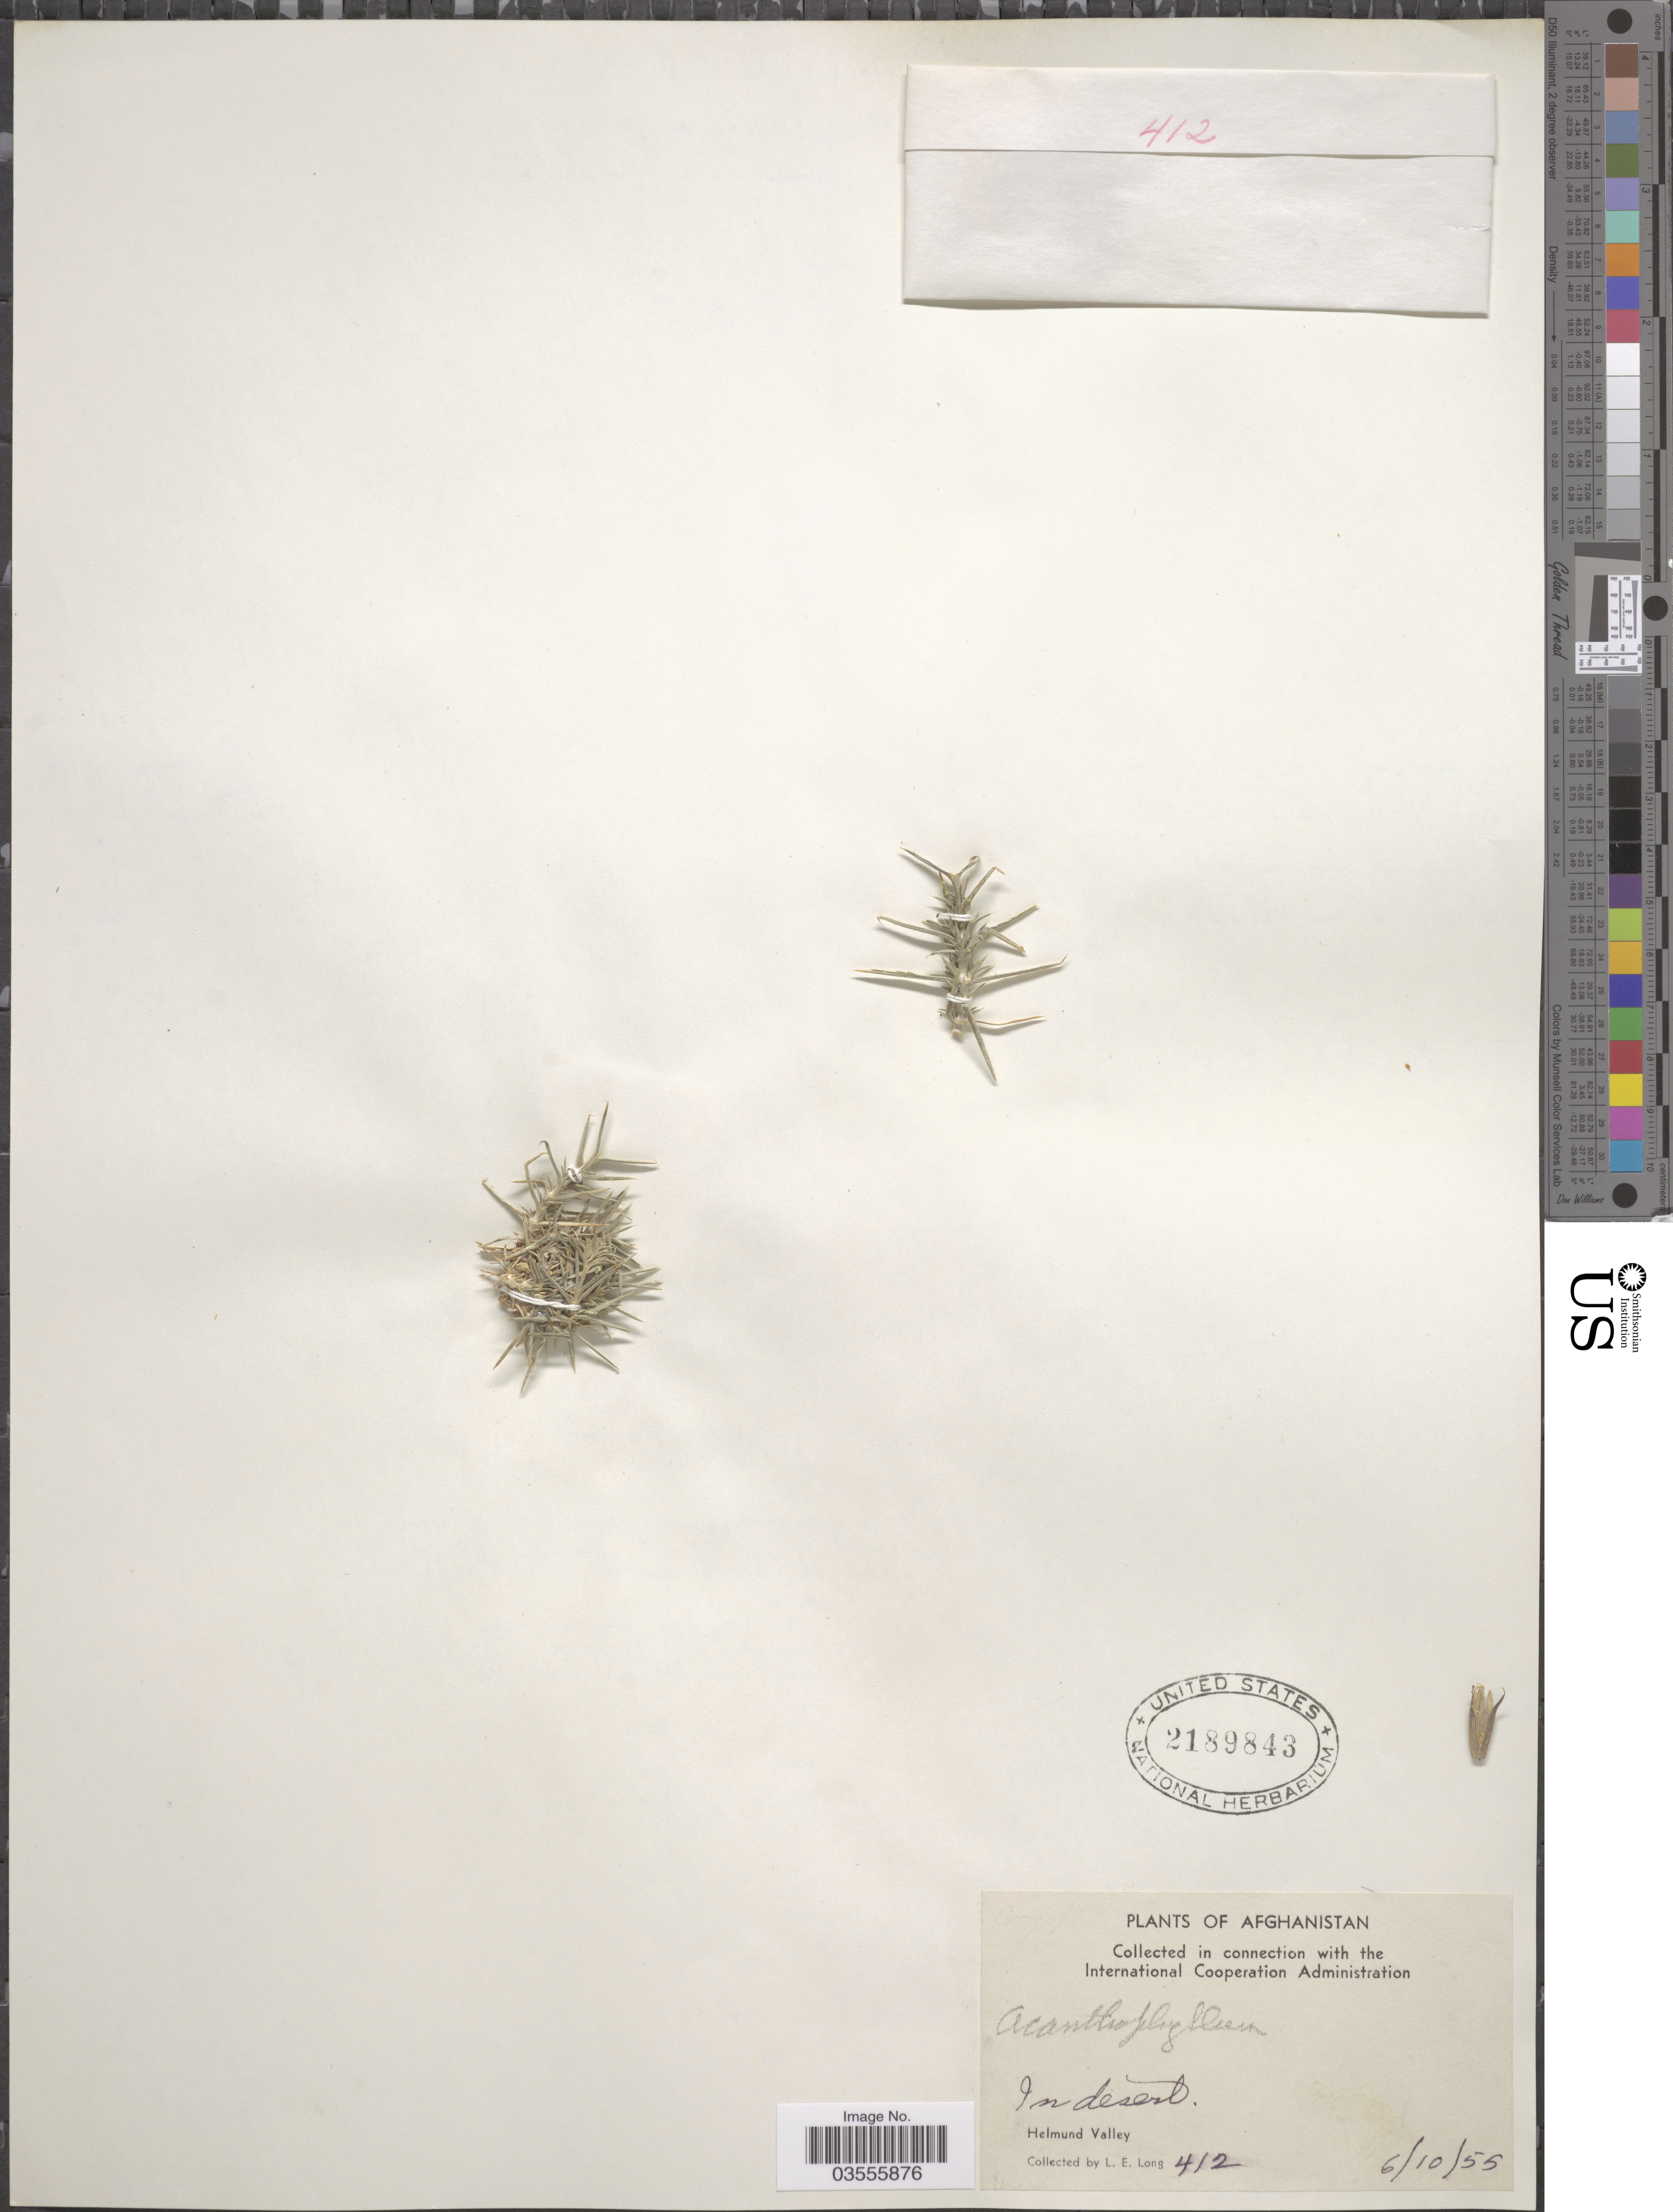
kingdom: Plantae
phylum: Tracheophyta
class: Magnoliopsida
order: Caryophyllales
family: Caryophyllaceae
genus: Acanthophyllum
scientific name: Acanthophyllum sp.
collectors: L. E. Long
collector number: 412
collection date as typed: Transcribed d/m/y: 6/10/55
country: Afghanistan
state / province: Helmand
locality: Helmund Valley.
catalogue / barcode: US 2189843